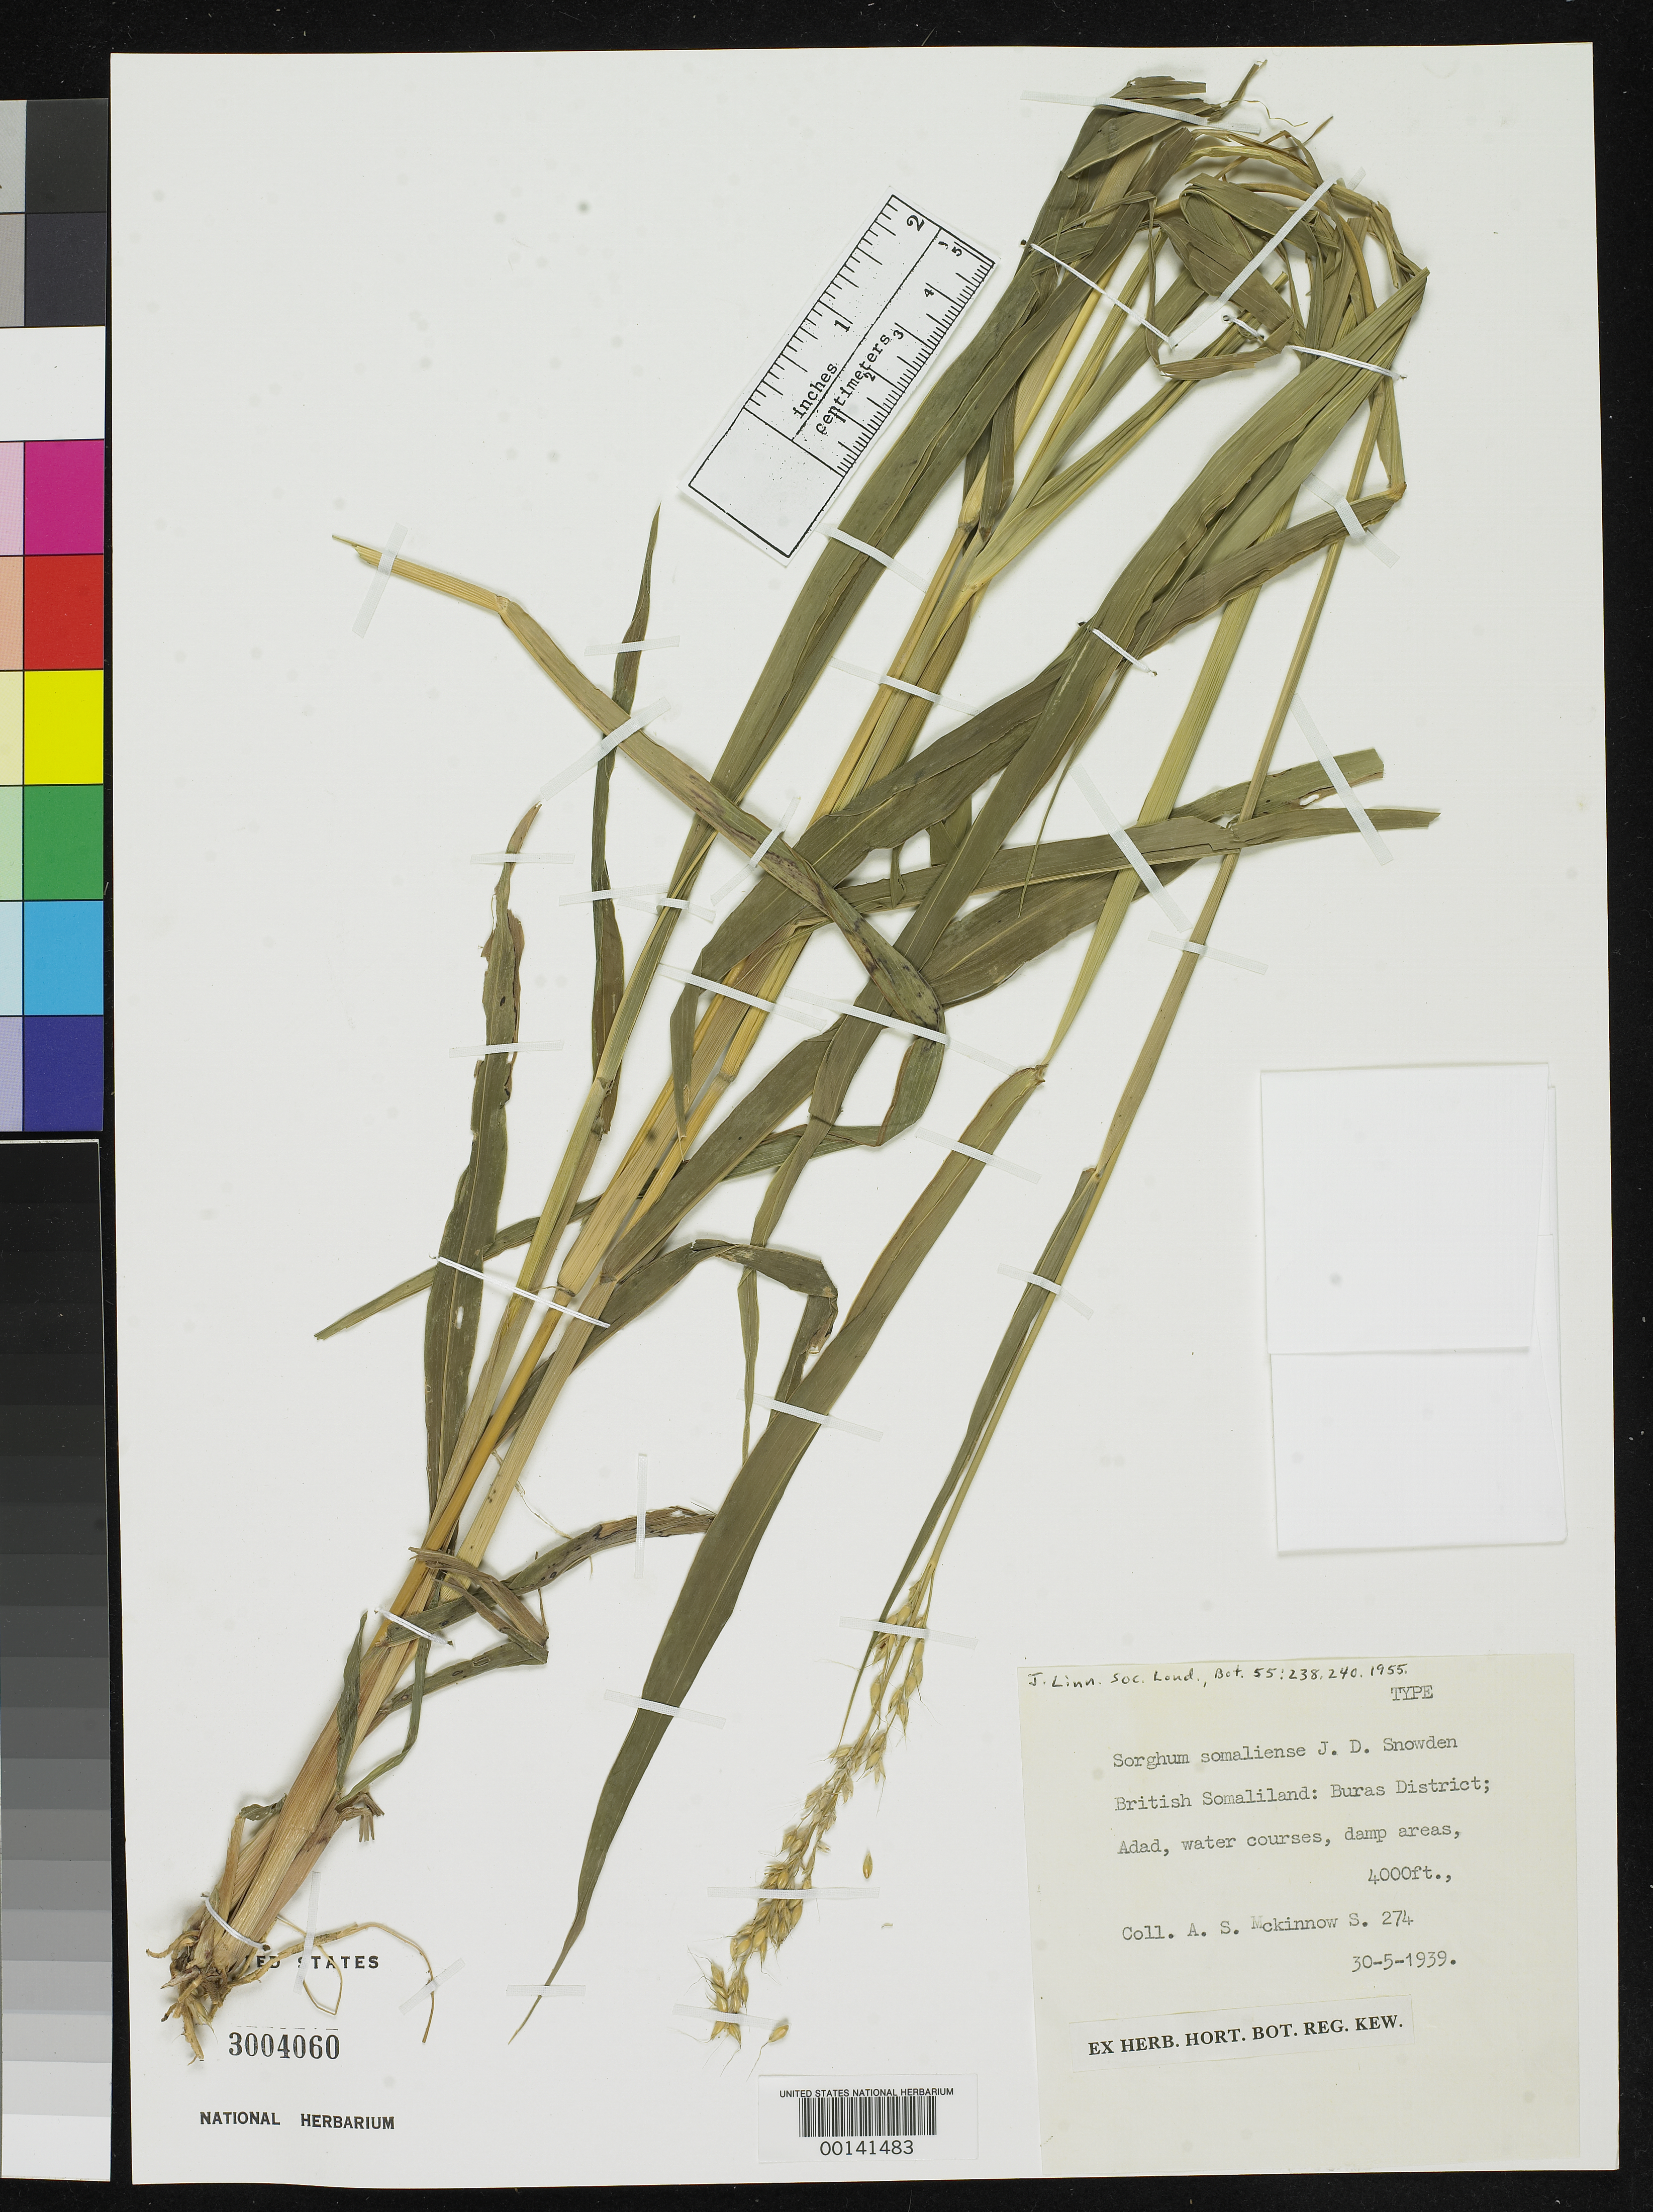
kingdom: Plantae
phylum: Tracheophyta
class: Liliopsida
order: Poales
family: Poaceae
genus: Sorghum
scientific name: Sorghum somaliense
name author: Snowden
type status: Isotype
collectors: A. McKinnow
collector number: S-274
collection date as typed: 30 May 1939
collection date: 1939-05-30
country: Somalia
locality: Buras Distr., Adad; alt. 4000 ft.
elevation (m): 1219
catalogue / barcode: US 3004060